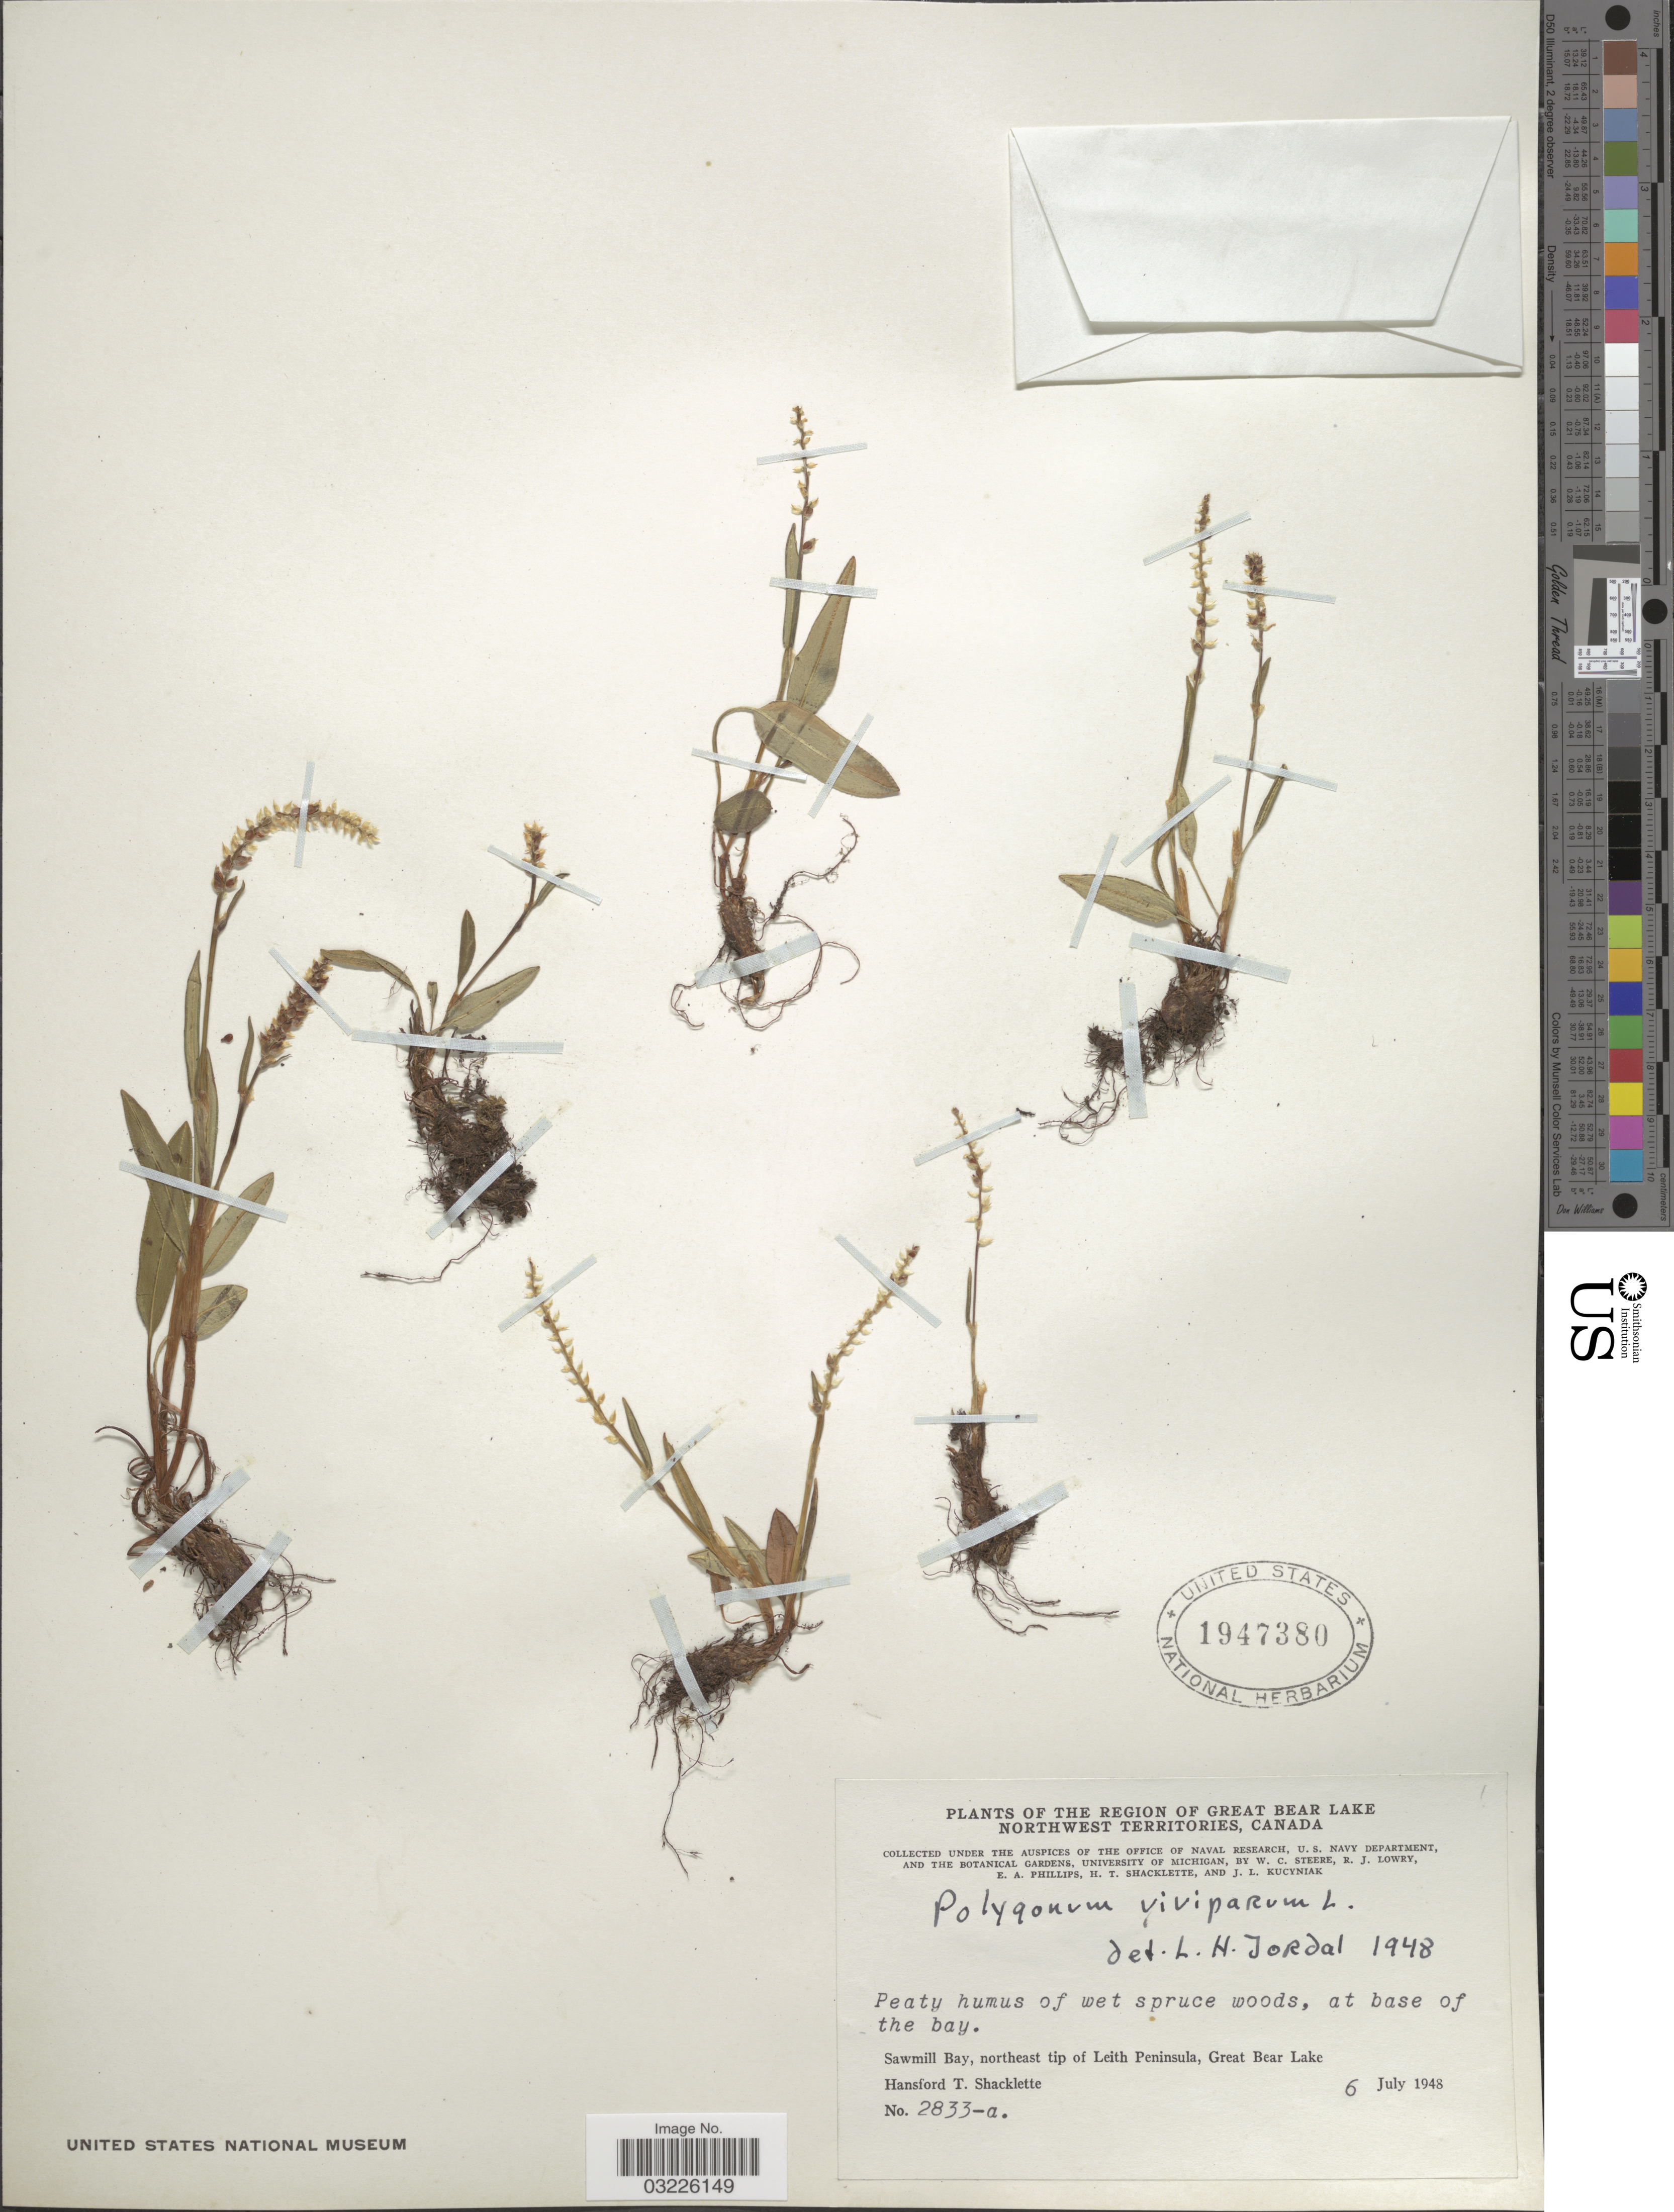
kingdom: Plantae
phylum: Tracheophyta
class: Magnoliopsida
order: Caryophyllales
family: Polygonaceae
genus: Bistorta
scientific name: Bistorta vivipara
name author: (L.) Delarbre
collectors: H. Shacklette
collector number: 2833-a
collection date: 1948-07-06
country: Canada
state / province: Northwest Territories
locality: The Region of Great Bear Lake. Sawmill Bay, northeast tip of Leith Peninsula, Great Bear Lake. At base of the bay.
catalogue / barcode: US 1947380